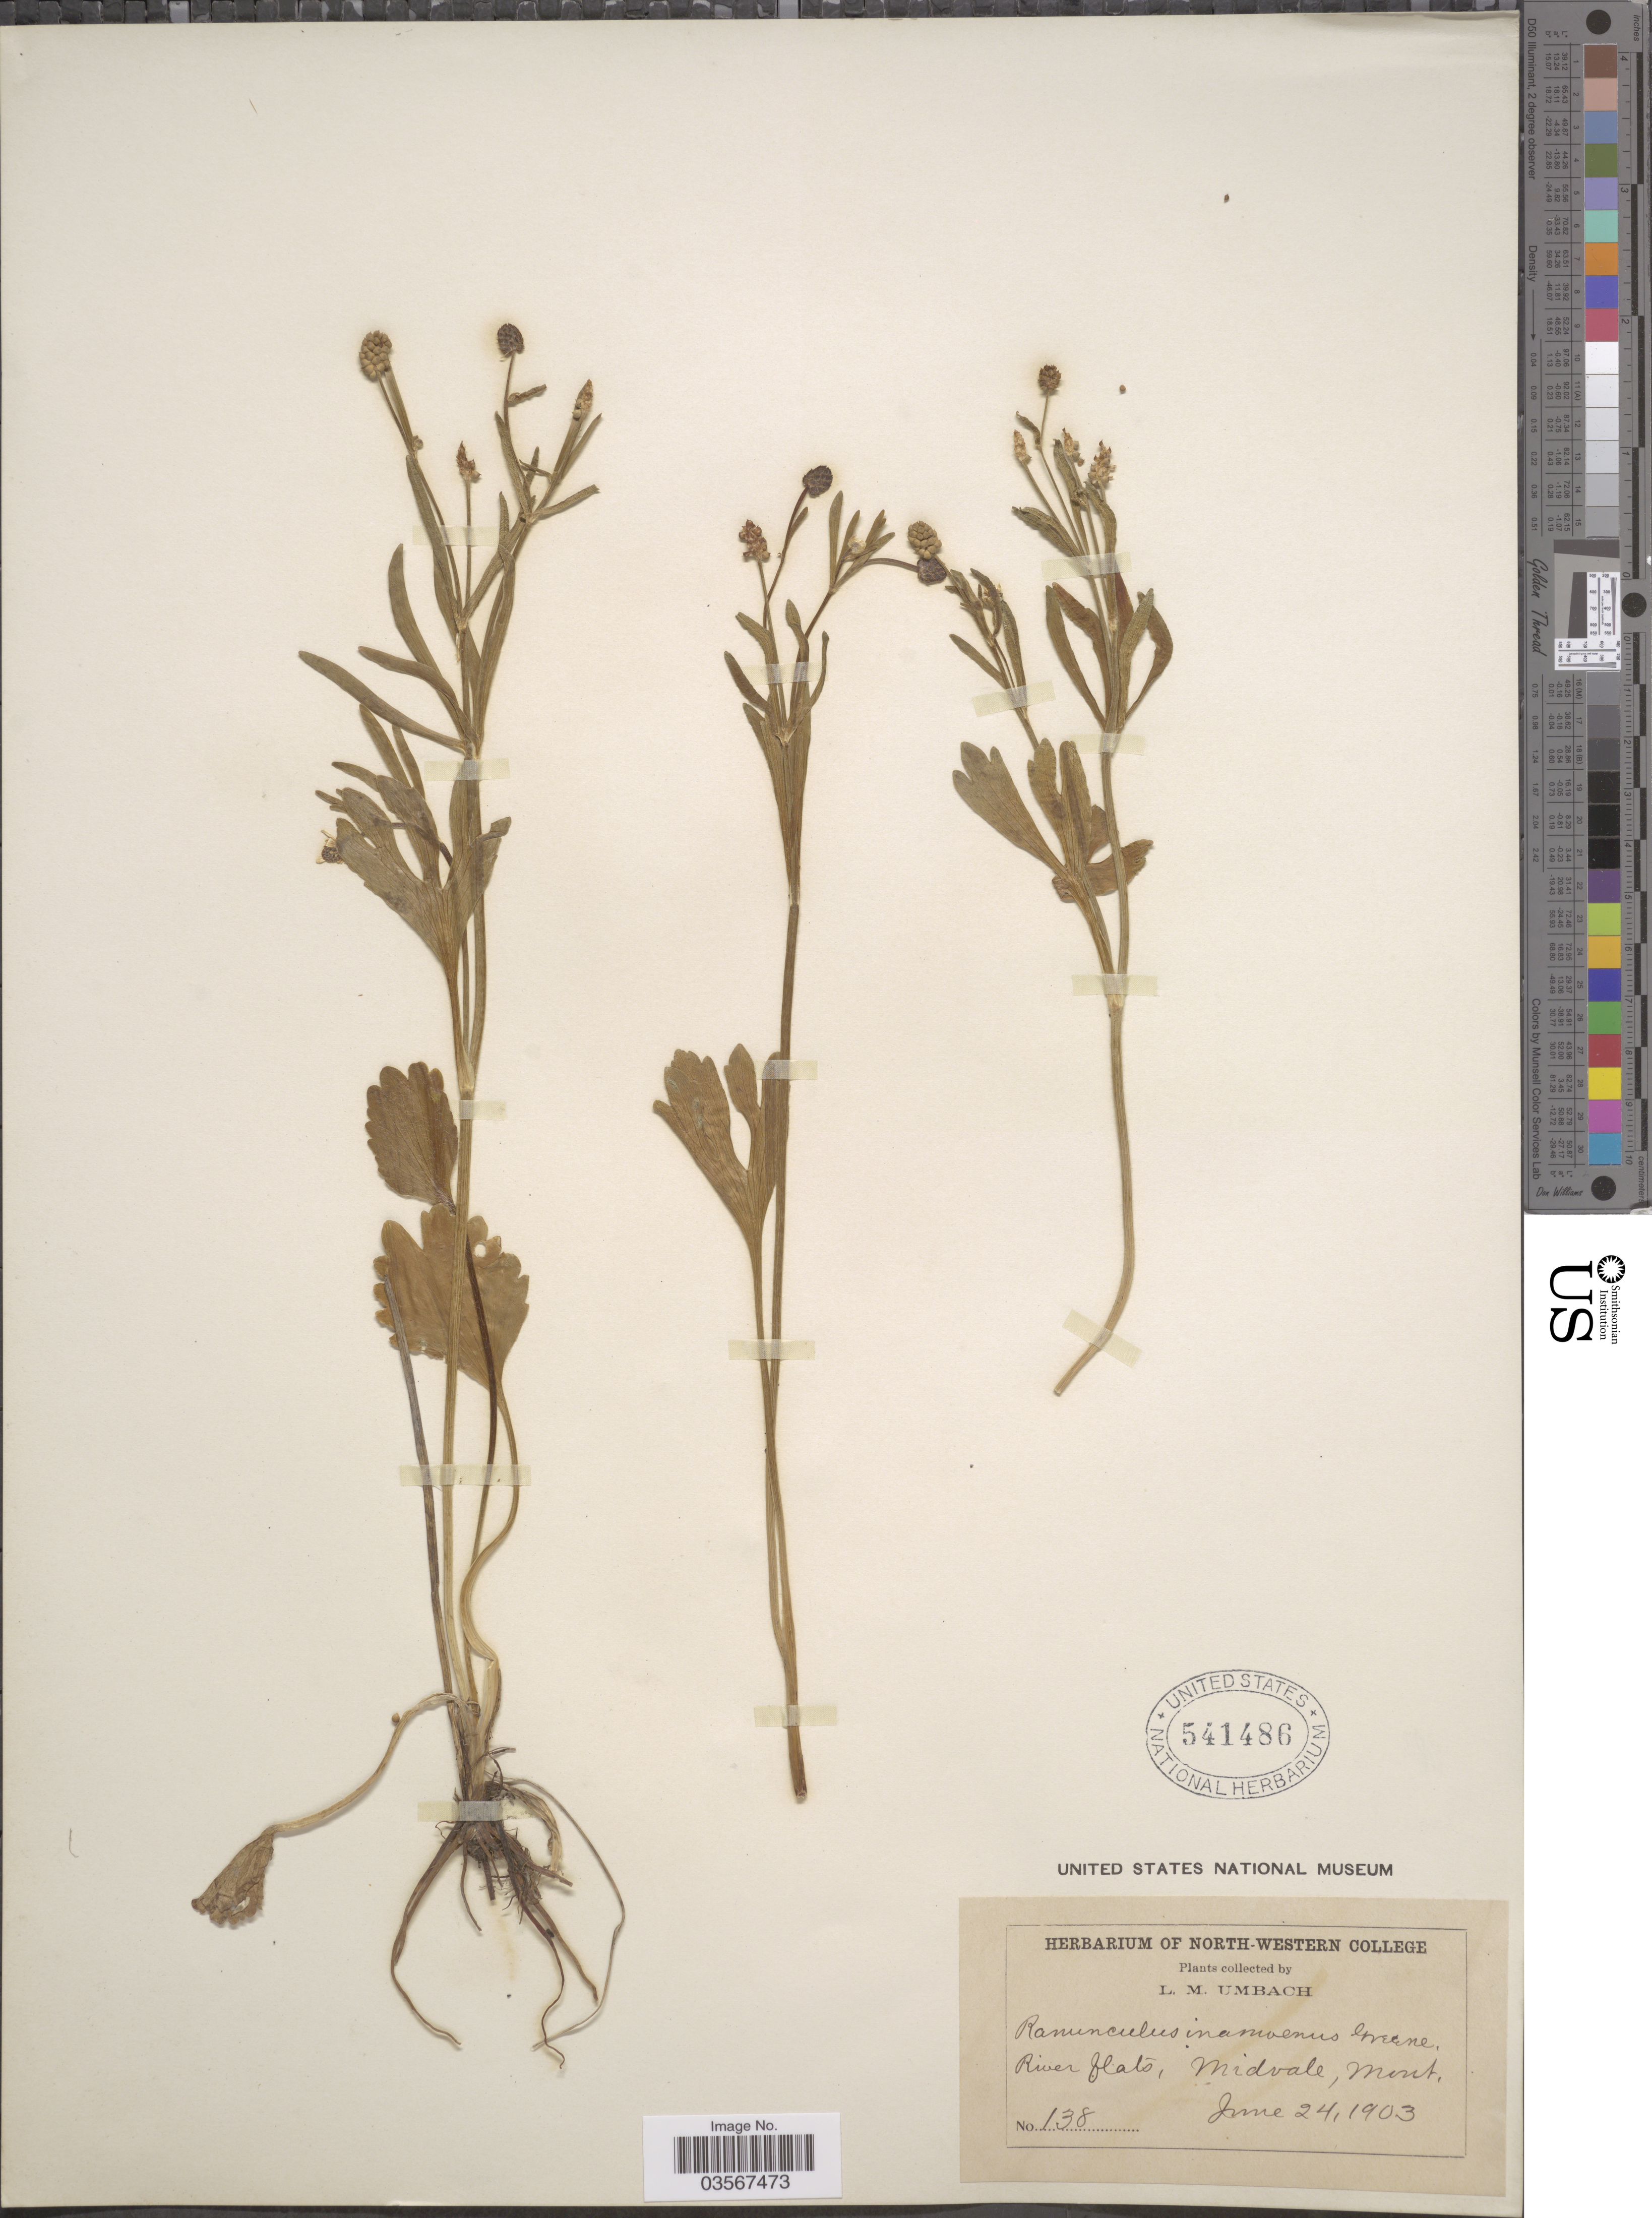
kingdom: Plantae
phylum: Tracheophyta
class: Magnoliopsida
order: Ranunculales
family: Ranunculaceae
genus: Ranunculus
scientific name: Ranunculus inamoenus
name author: Greene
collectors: L. M. Umbach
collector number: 138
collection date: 1903-06-24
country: United States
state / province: Montana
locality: River flats, Midvale.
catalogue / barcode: US 541486